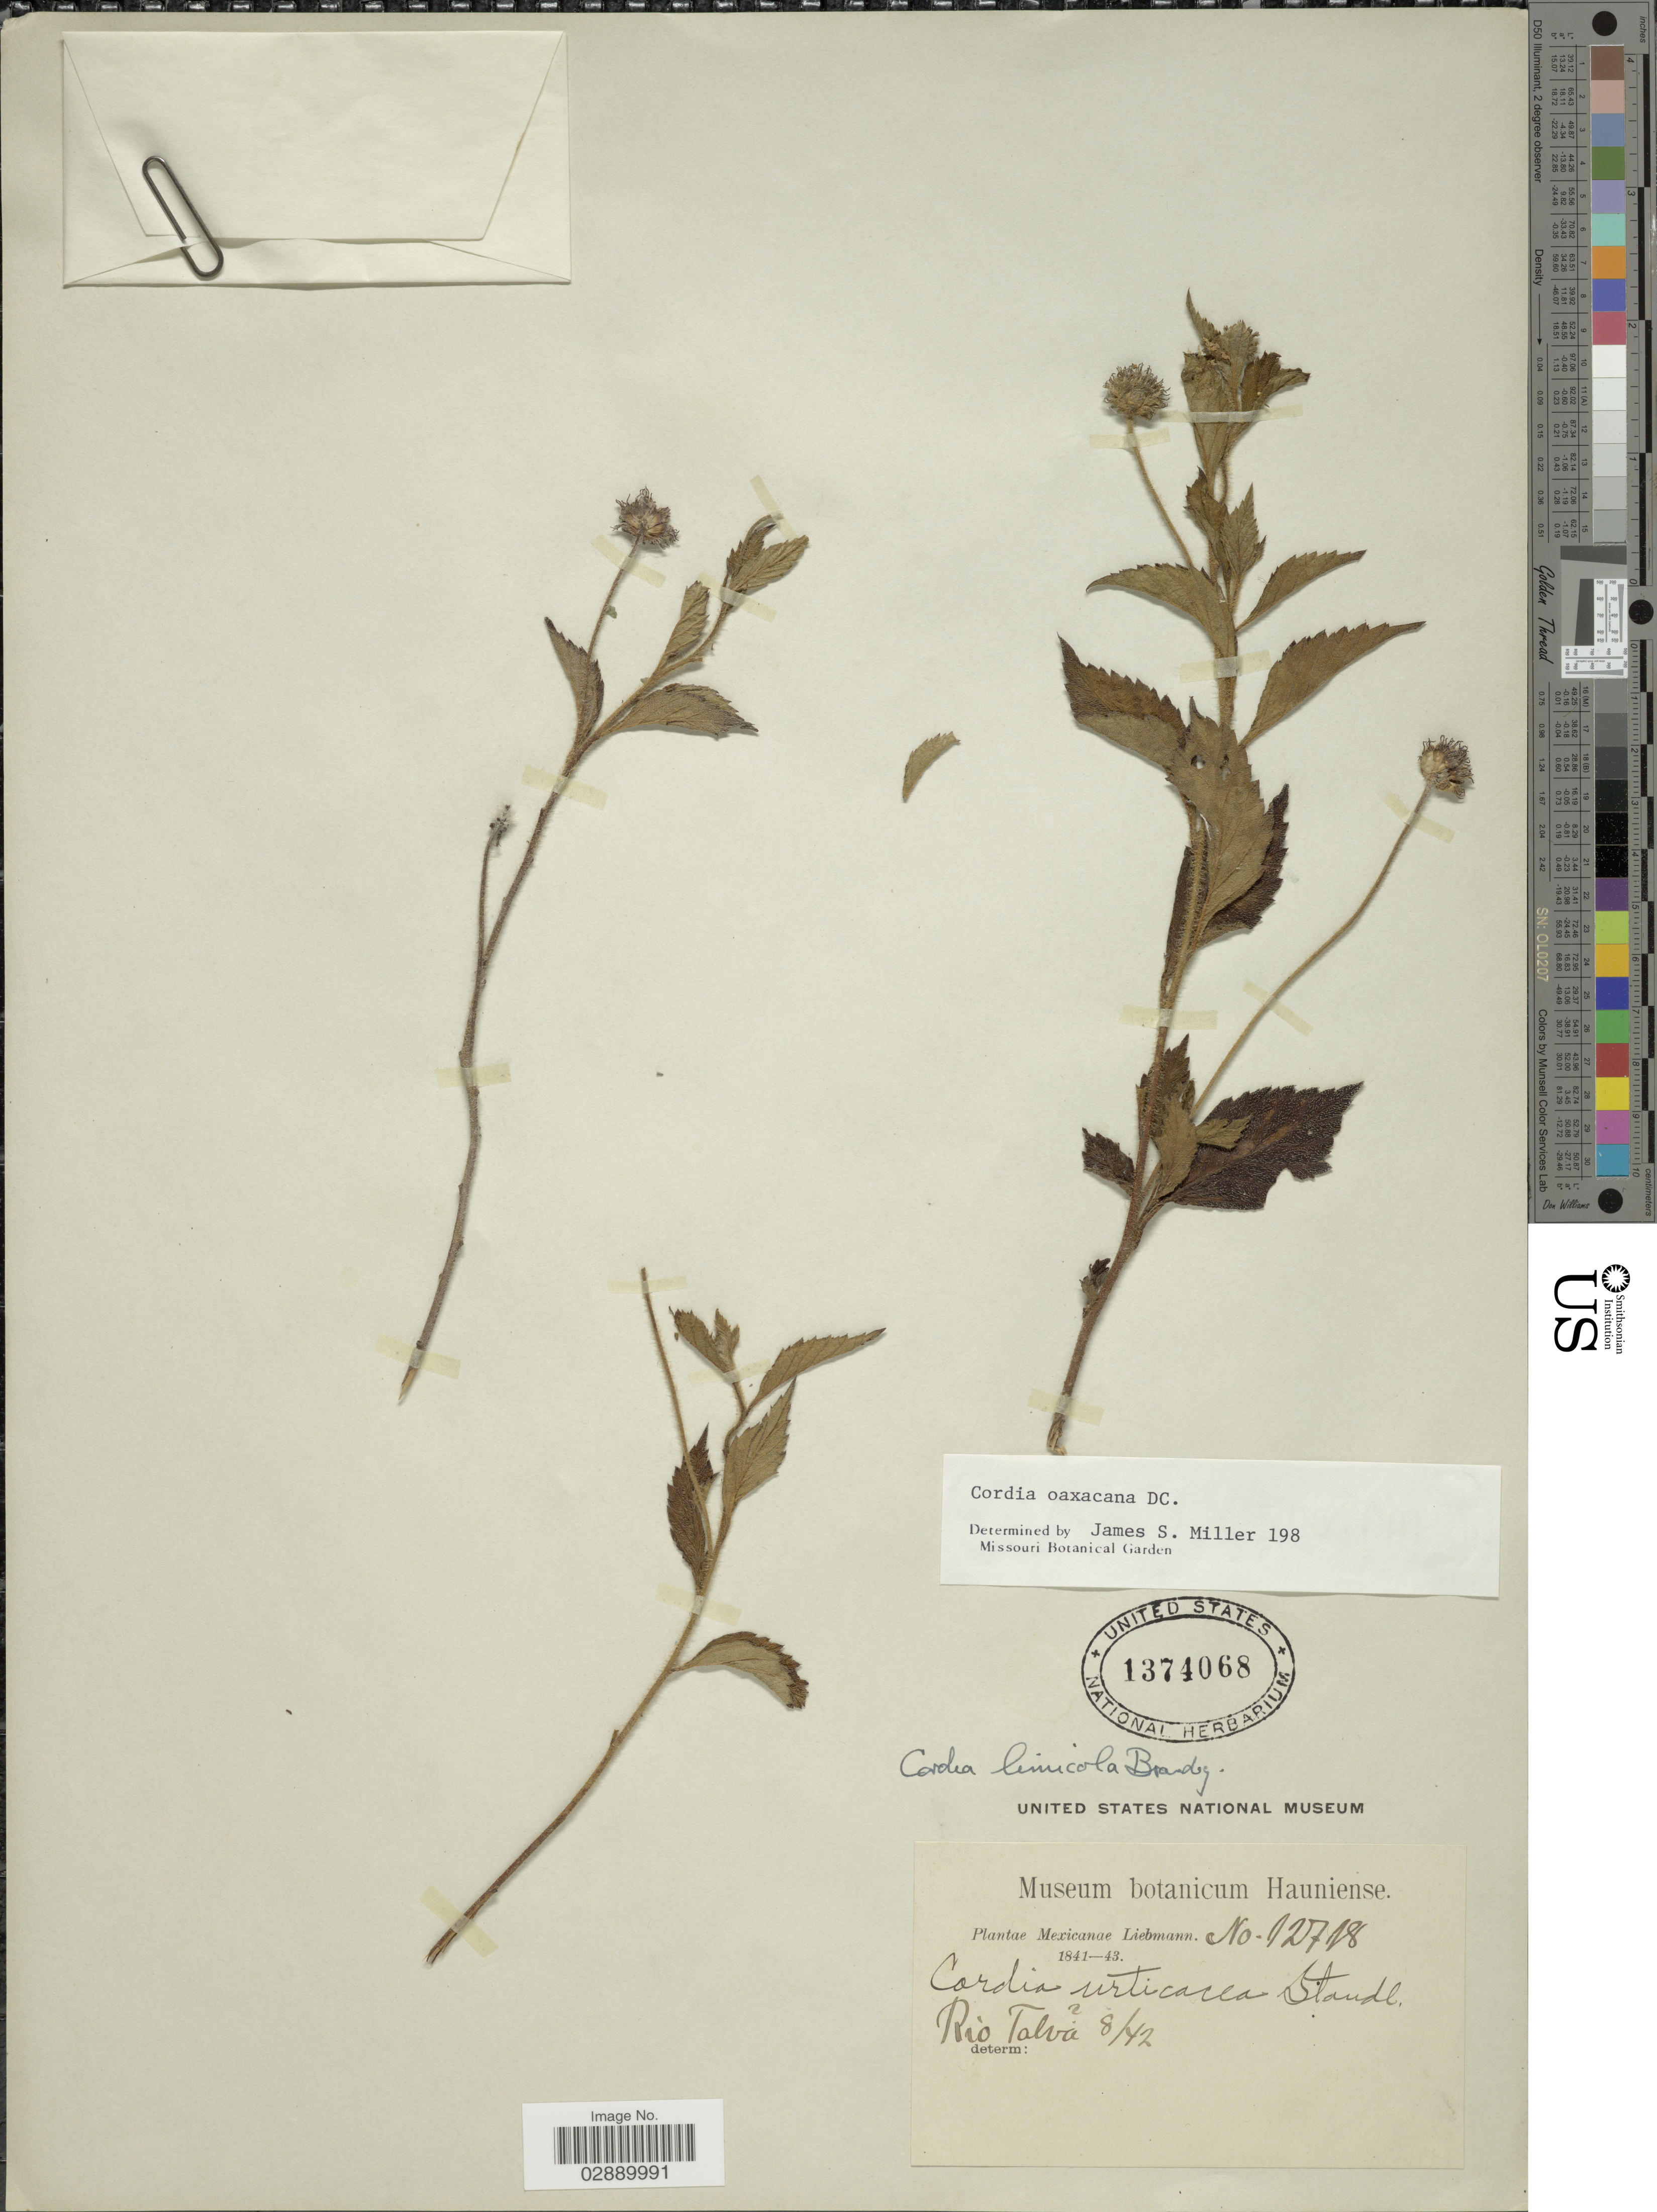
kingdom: Plantae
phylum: Tracheophyta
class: Magnoliopsida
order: Boraginales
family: Cordiaceae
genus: Cordia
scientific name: Cordia oaxacana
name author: A. DC.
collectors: Liebmann, --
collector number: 12718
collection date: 1842-08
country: Mexico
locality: Rio Talva.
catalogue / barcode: US 1374068